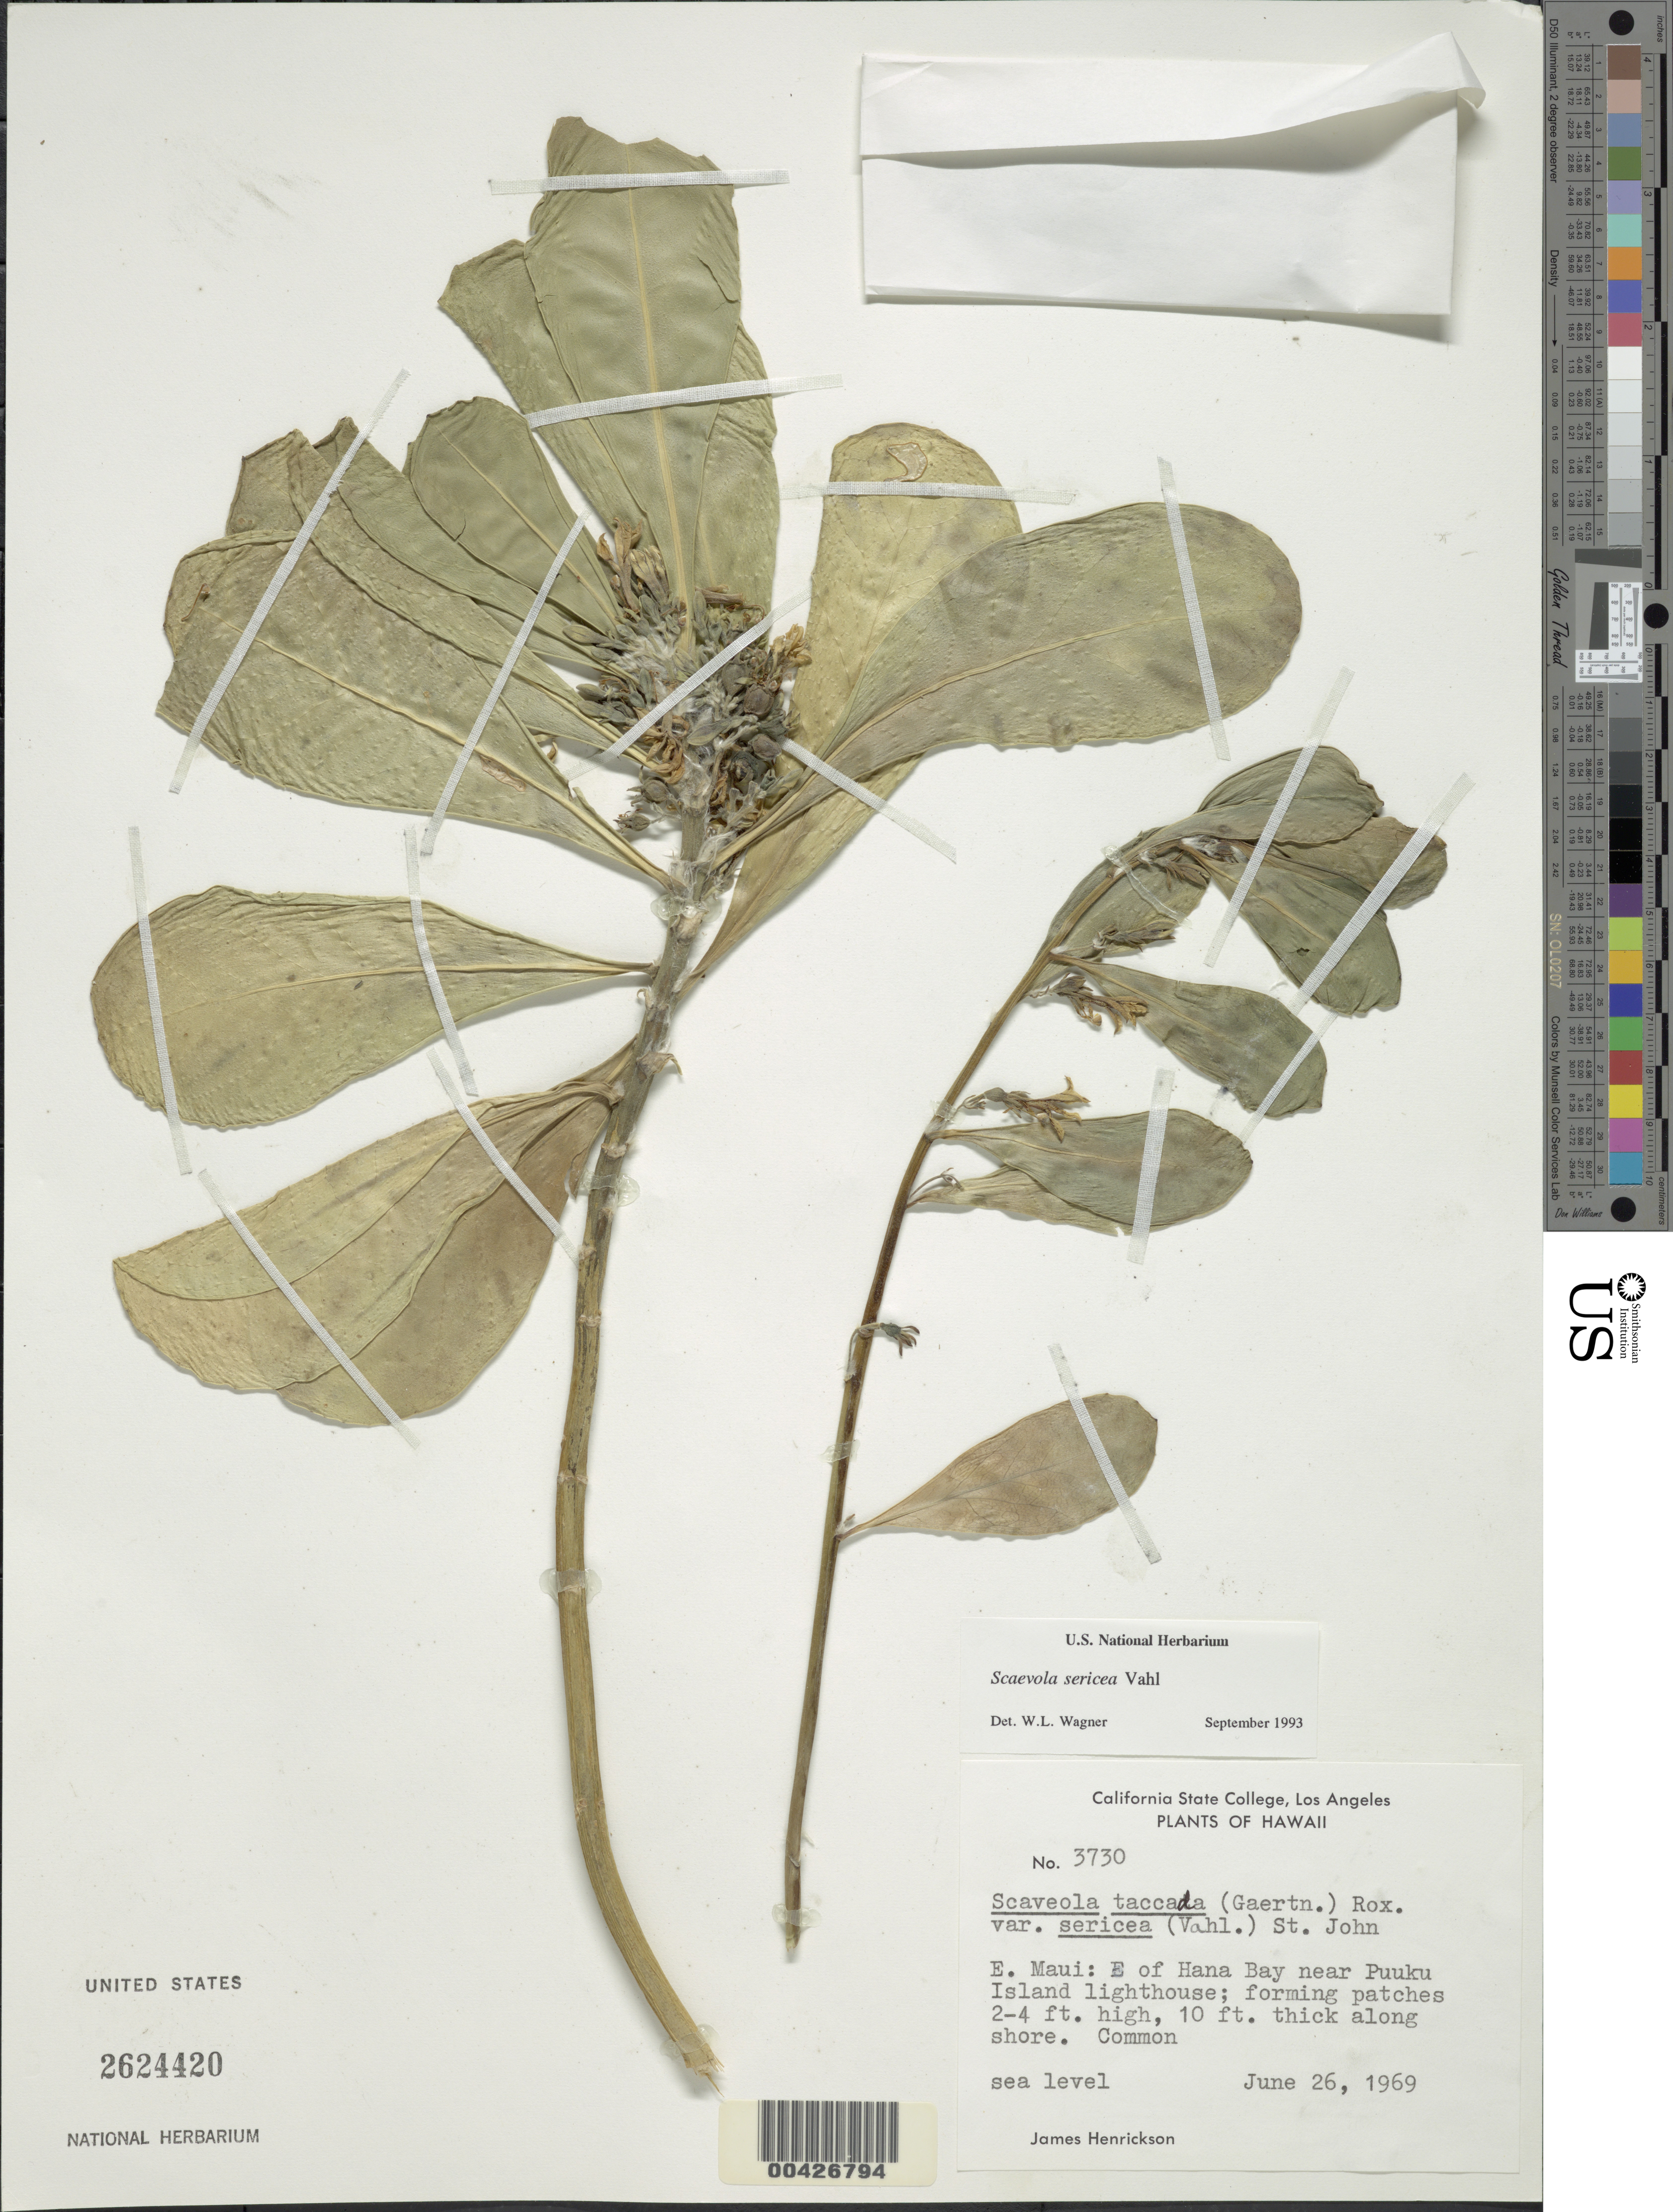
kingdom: Plantae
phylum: Tracheophyta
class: Magnoliopsida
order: Asterales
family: Goodeniaceae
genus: Scaevola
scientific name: Scaevola taccada var. taccada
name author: (Gaertn.) Roxb.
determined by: Wagner, W. L., (BOT), Smithsonian Institution - National Museum of Natural History (UNITED STATES)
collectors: J. S. Henrickson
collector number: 3730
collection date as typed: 26 Jun 1969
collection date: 1969-06-26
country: United States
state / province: Hawaii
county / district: Maui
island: Maui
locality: E. Maui: E of Hana Bay near Puuku Island lighthouse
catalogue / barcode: US 2624420